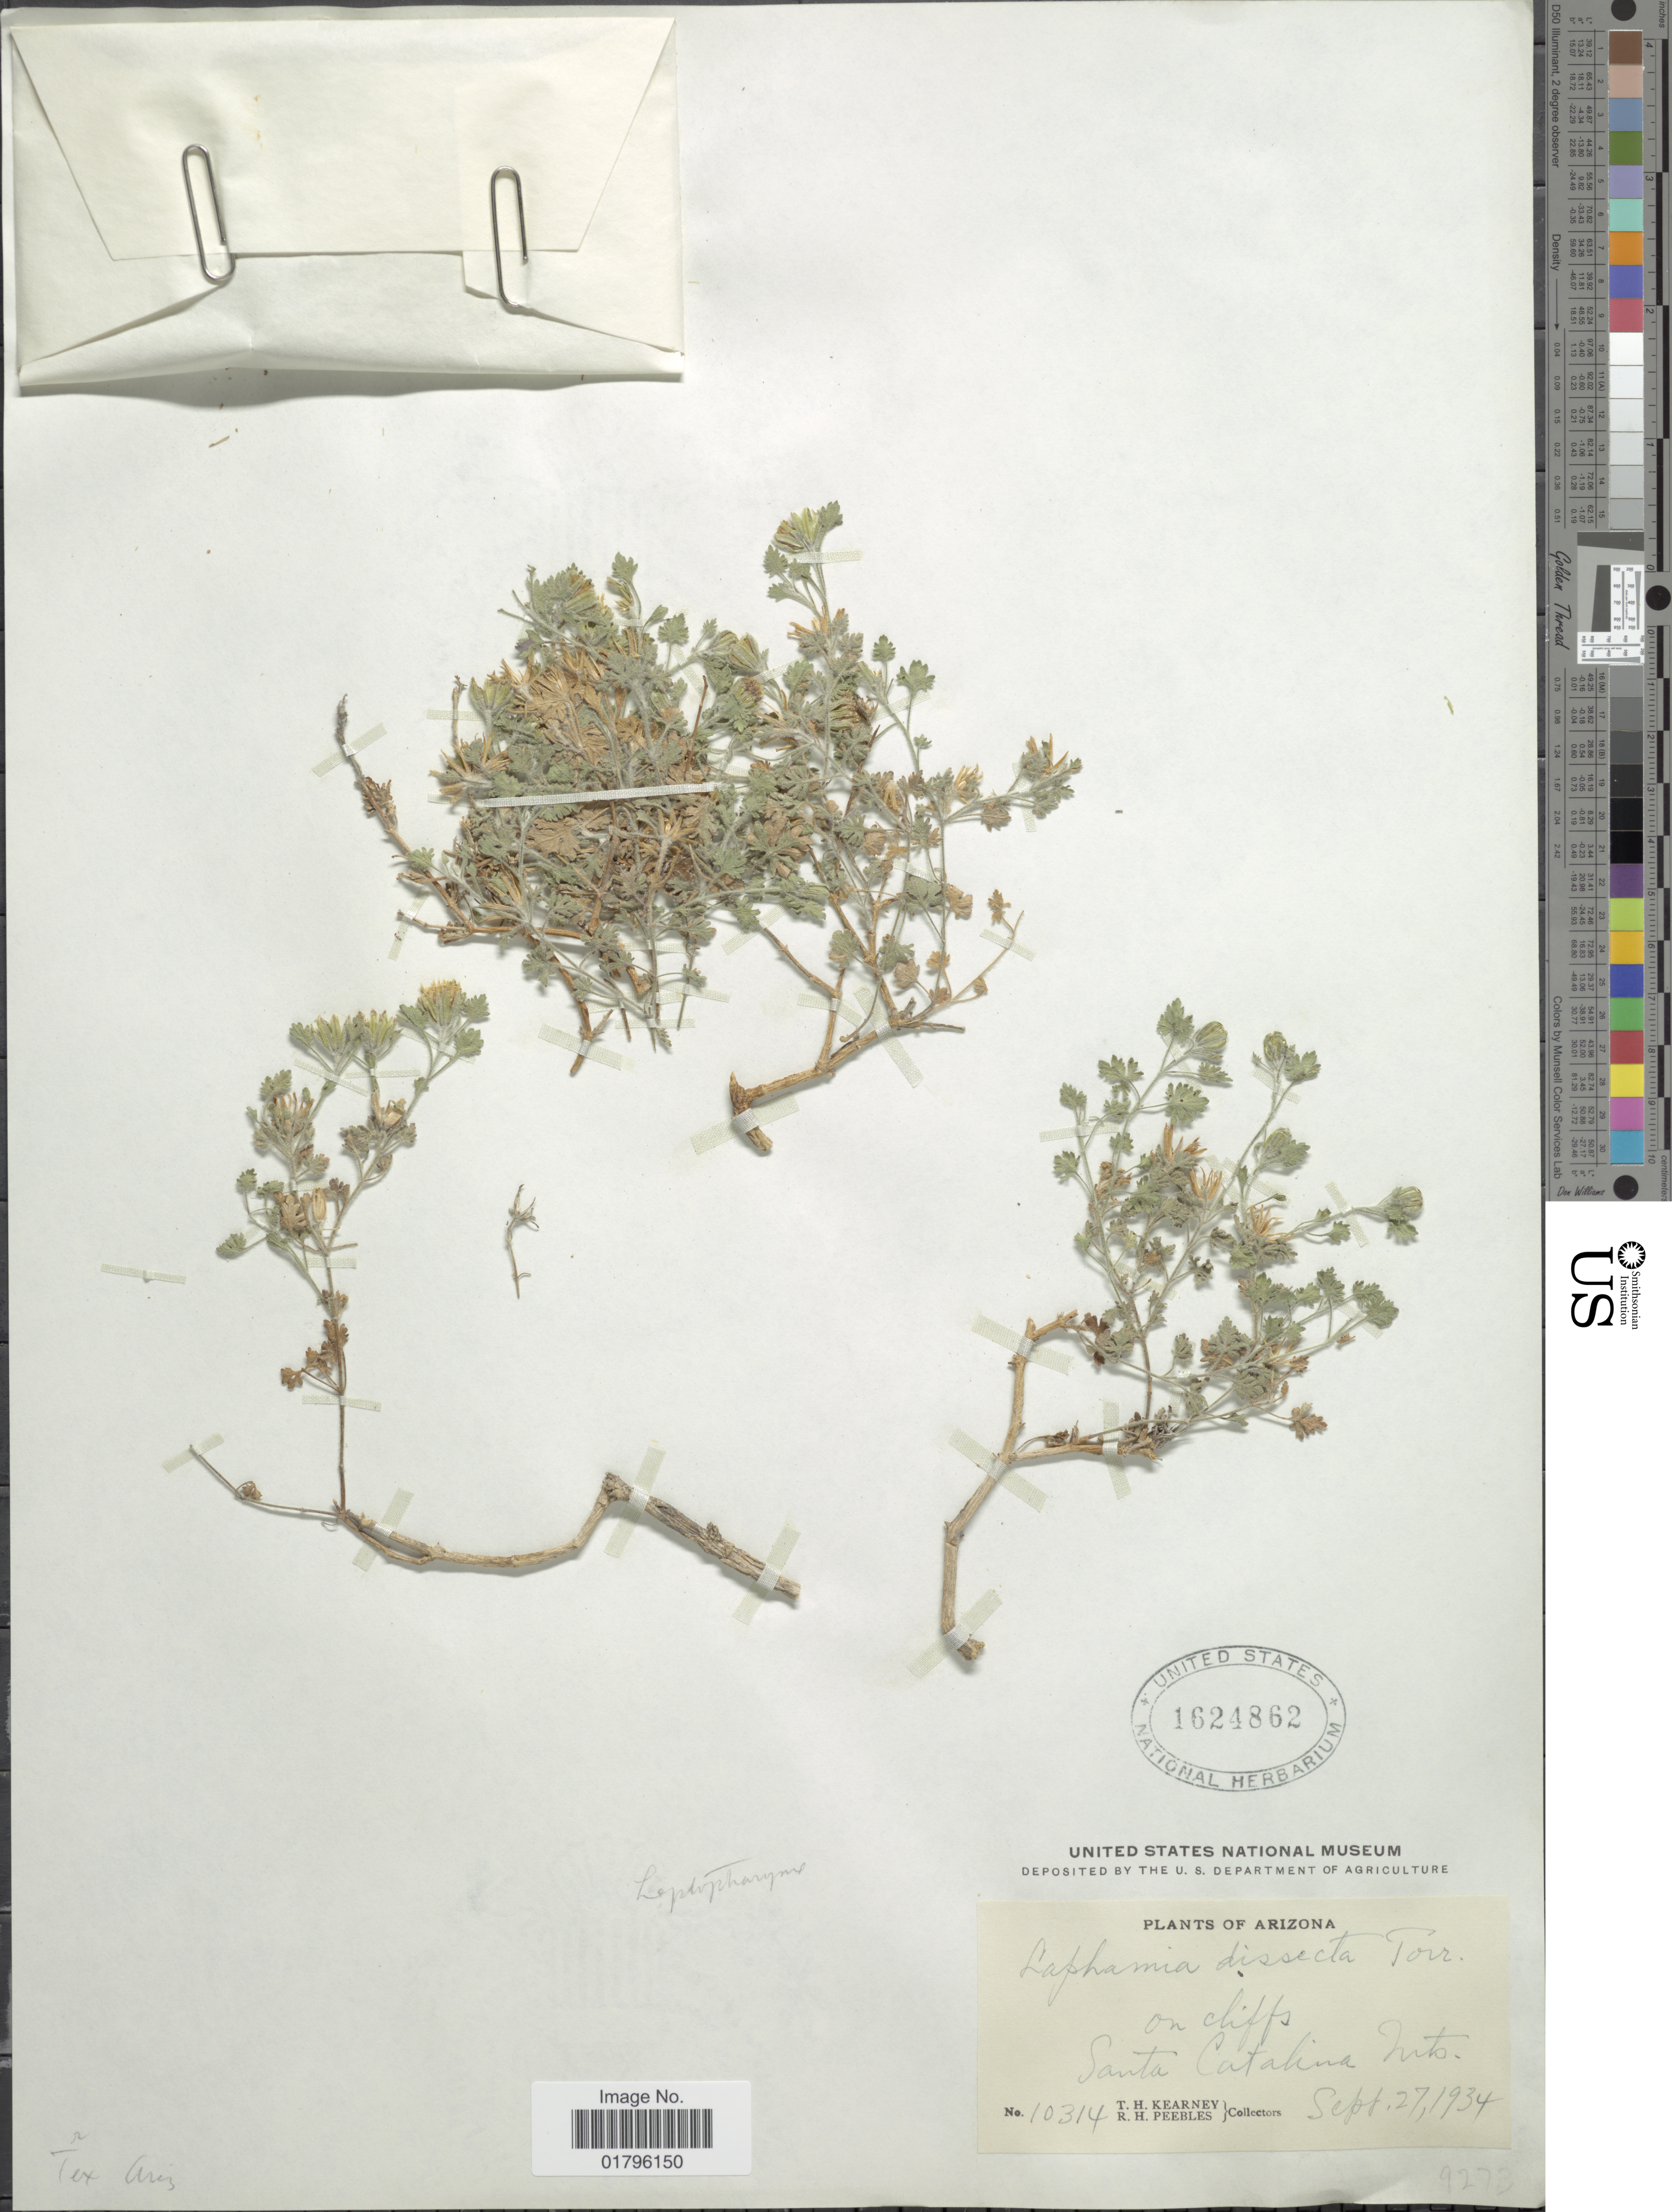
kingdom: Plantae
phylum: Tracheophyta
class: Magnoliopsida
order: Asterales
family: Asteraceae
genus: Perityle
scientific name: Perityle dissecta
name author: (Torr.) A. Gray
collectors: T. H. Kearney & R. H. Peebles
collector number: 10314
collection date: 1934-09-27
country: United States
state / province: Arizona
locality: Santa Catalina Mts.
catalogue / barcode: US 1624862